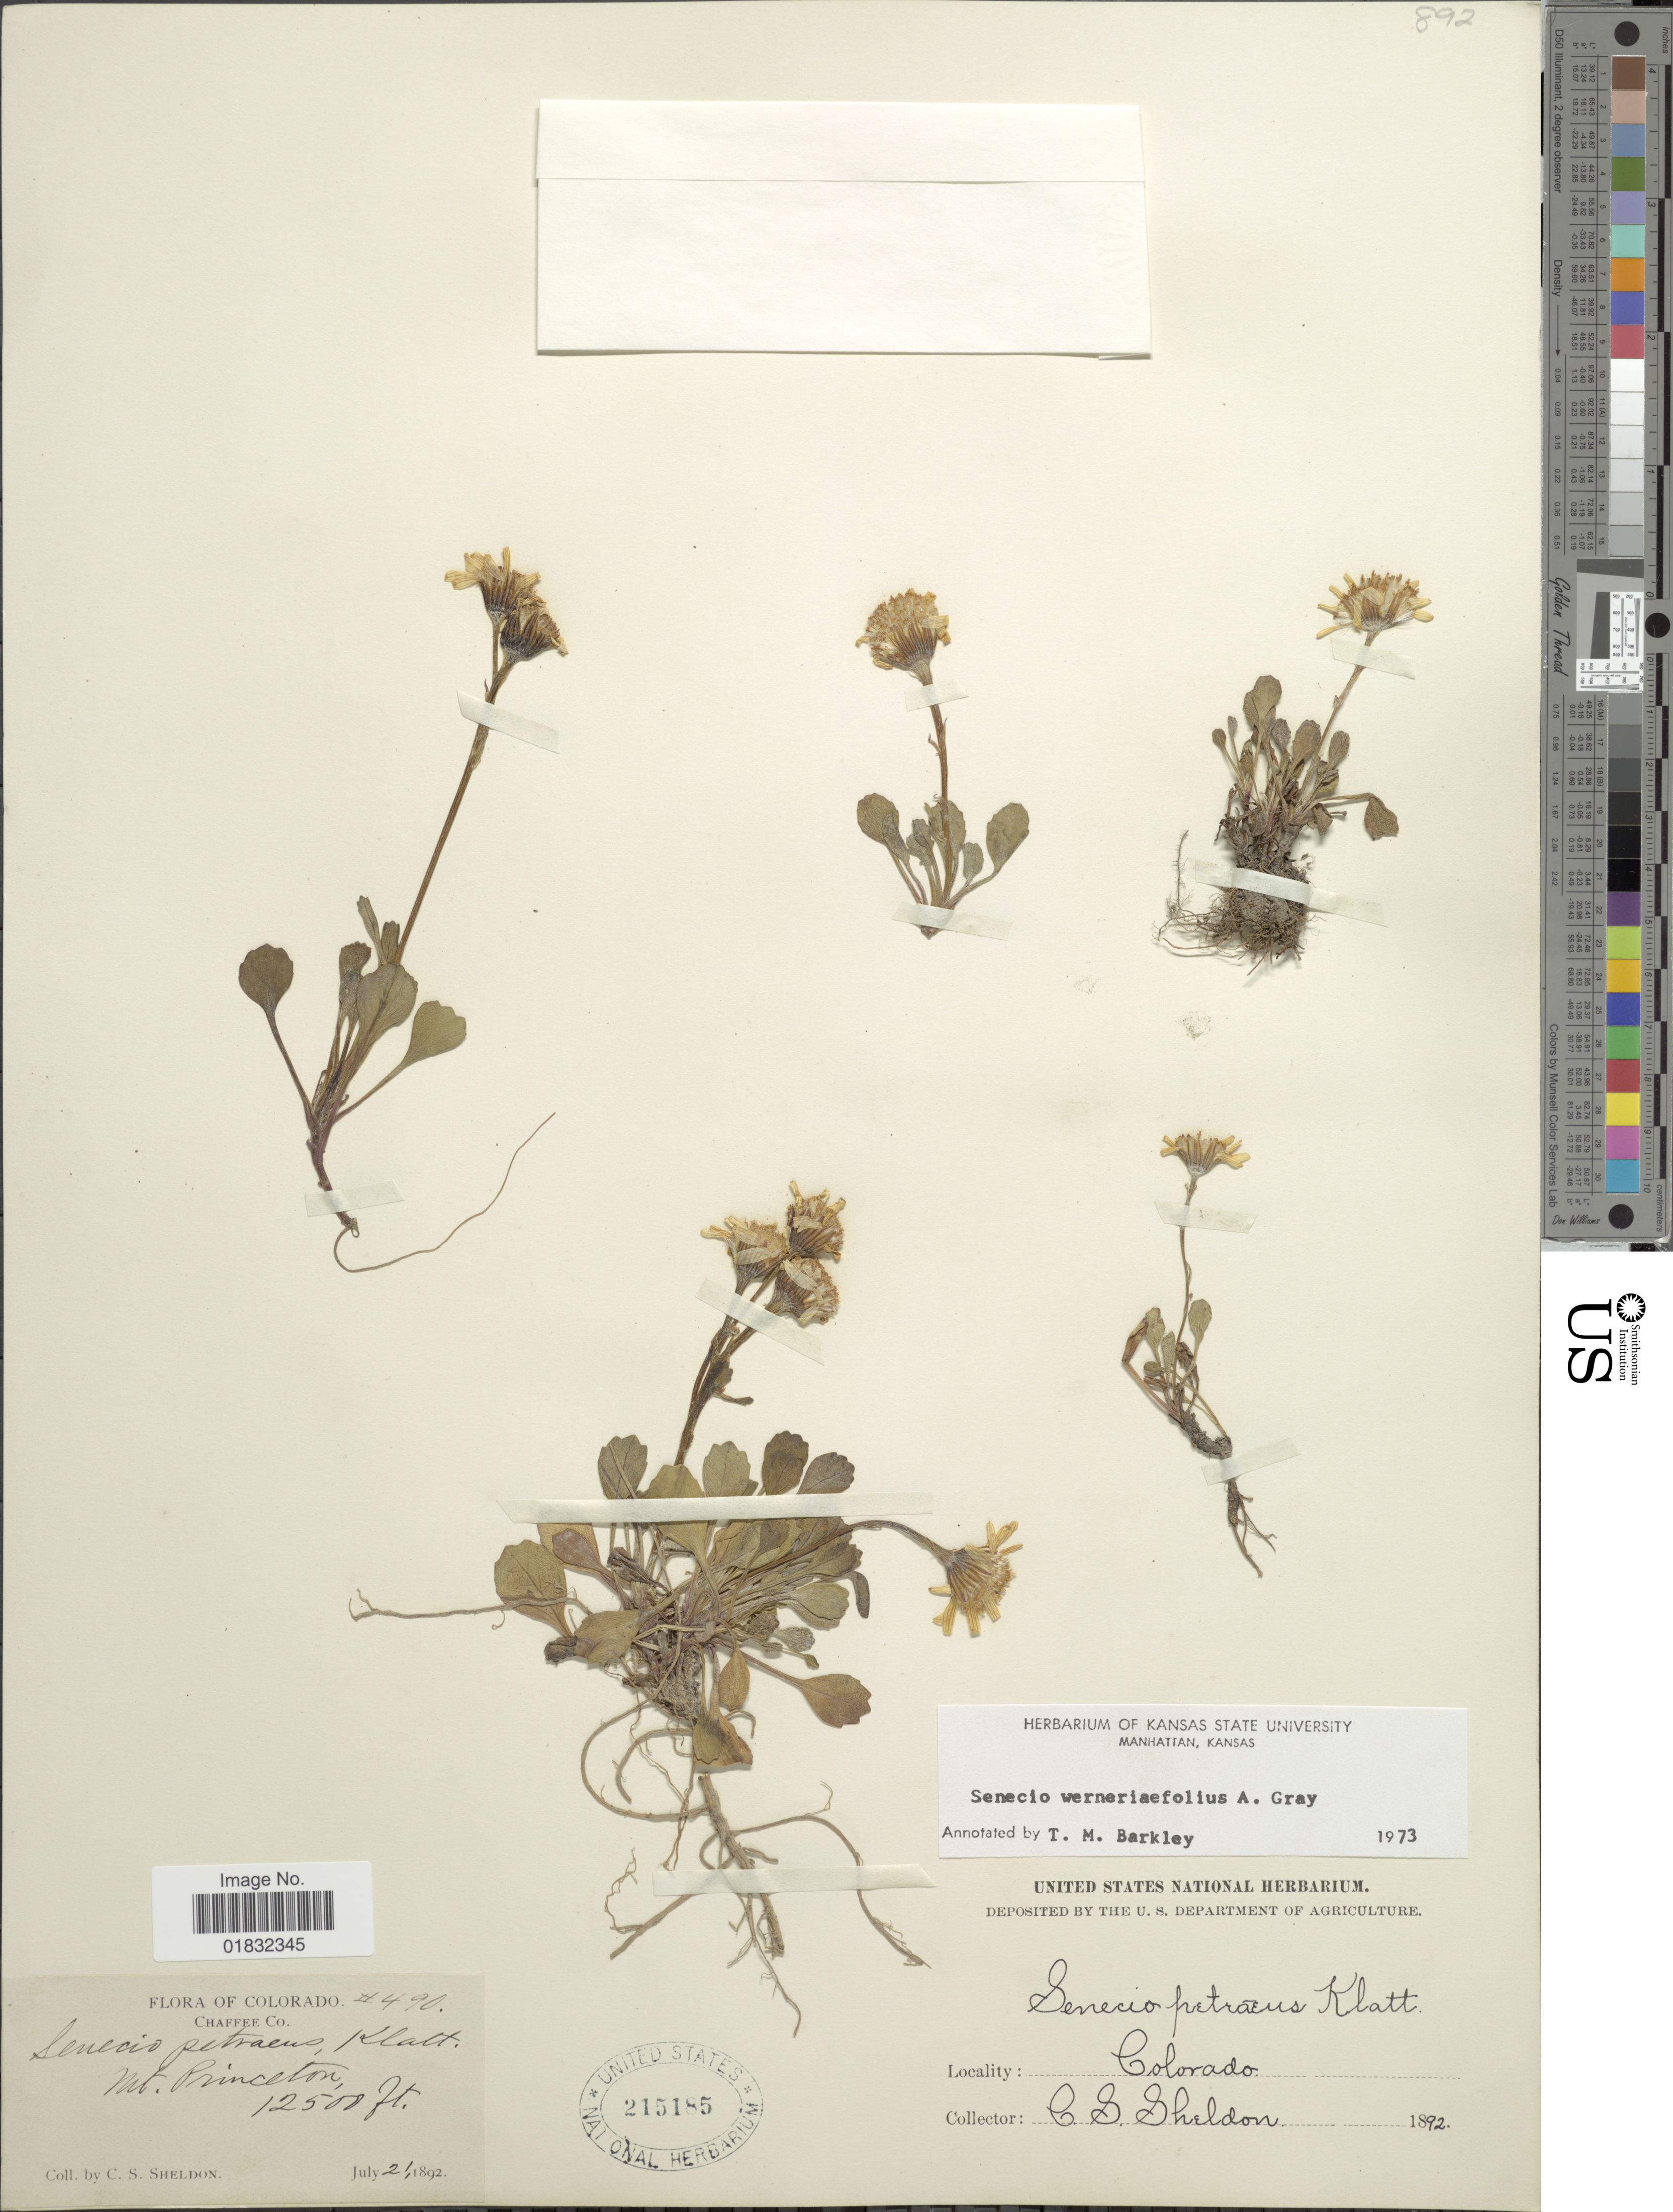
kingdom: Plantae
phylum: Tracheophyta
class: Magnoliopsida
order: Asterales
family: Asteraceae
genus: Packera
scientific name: Packera werneriifolia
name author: (A. Gray) W.A. Weber & Á. Löve ex Trock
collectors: C. S. Sheldon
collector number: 490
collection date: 1892-07-21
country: United States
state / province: Colorado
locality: Chaffee Co, Mt Princeton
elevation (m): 3810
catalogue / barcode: US 215185